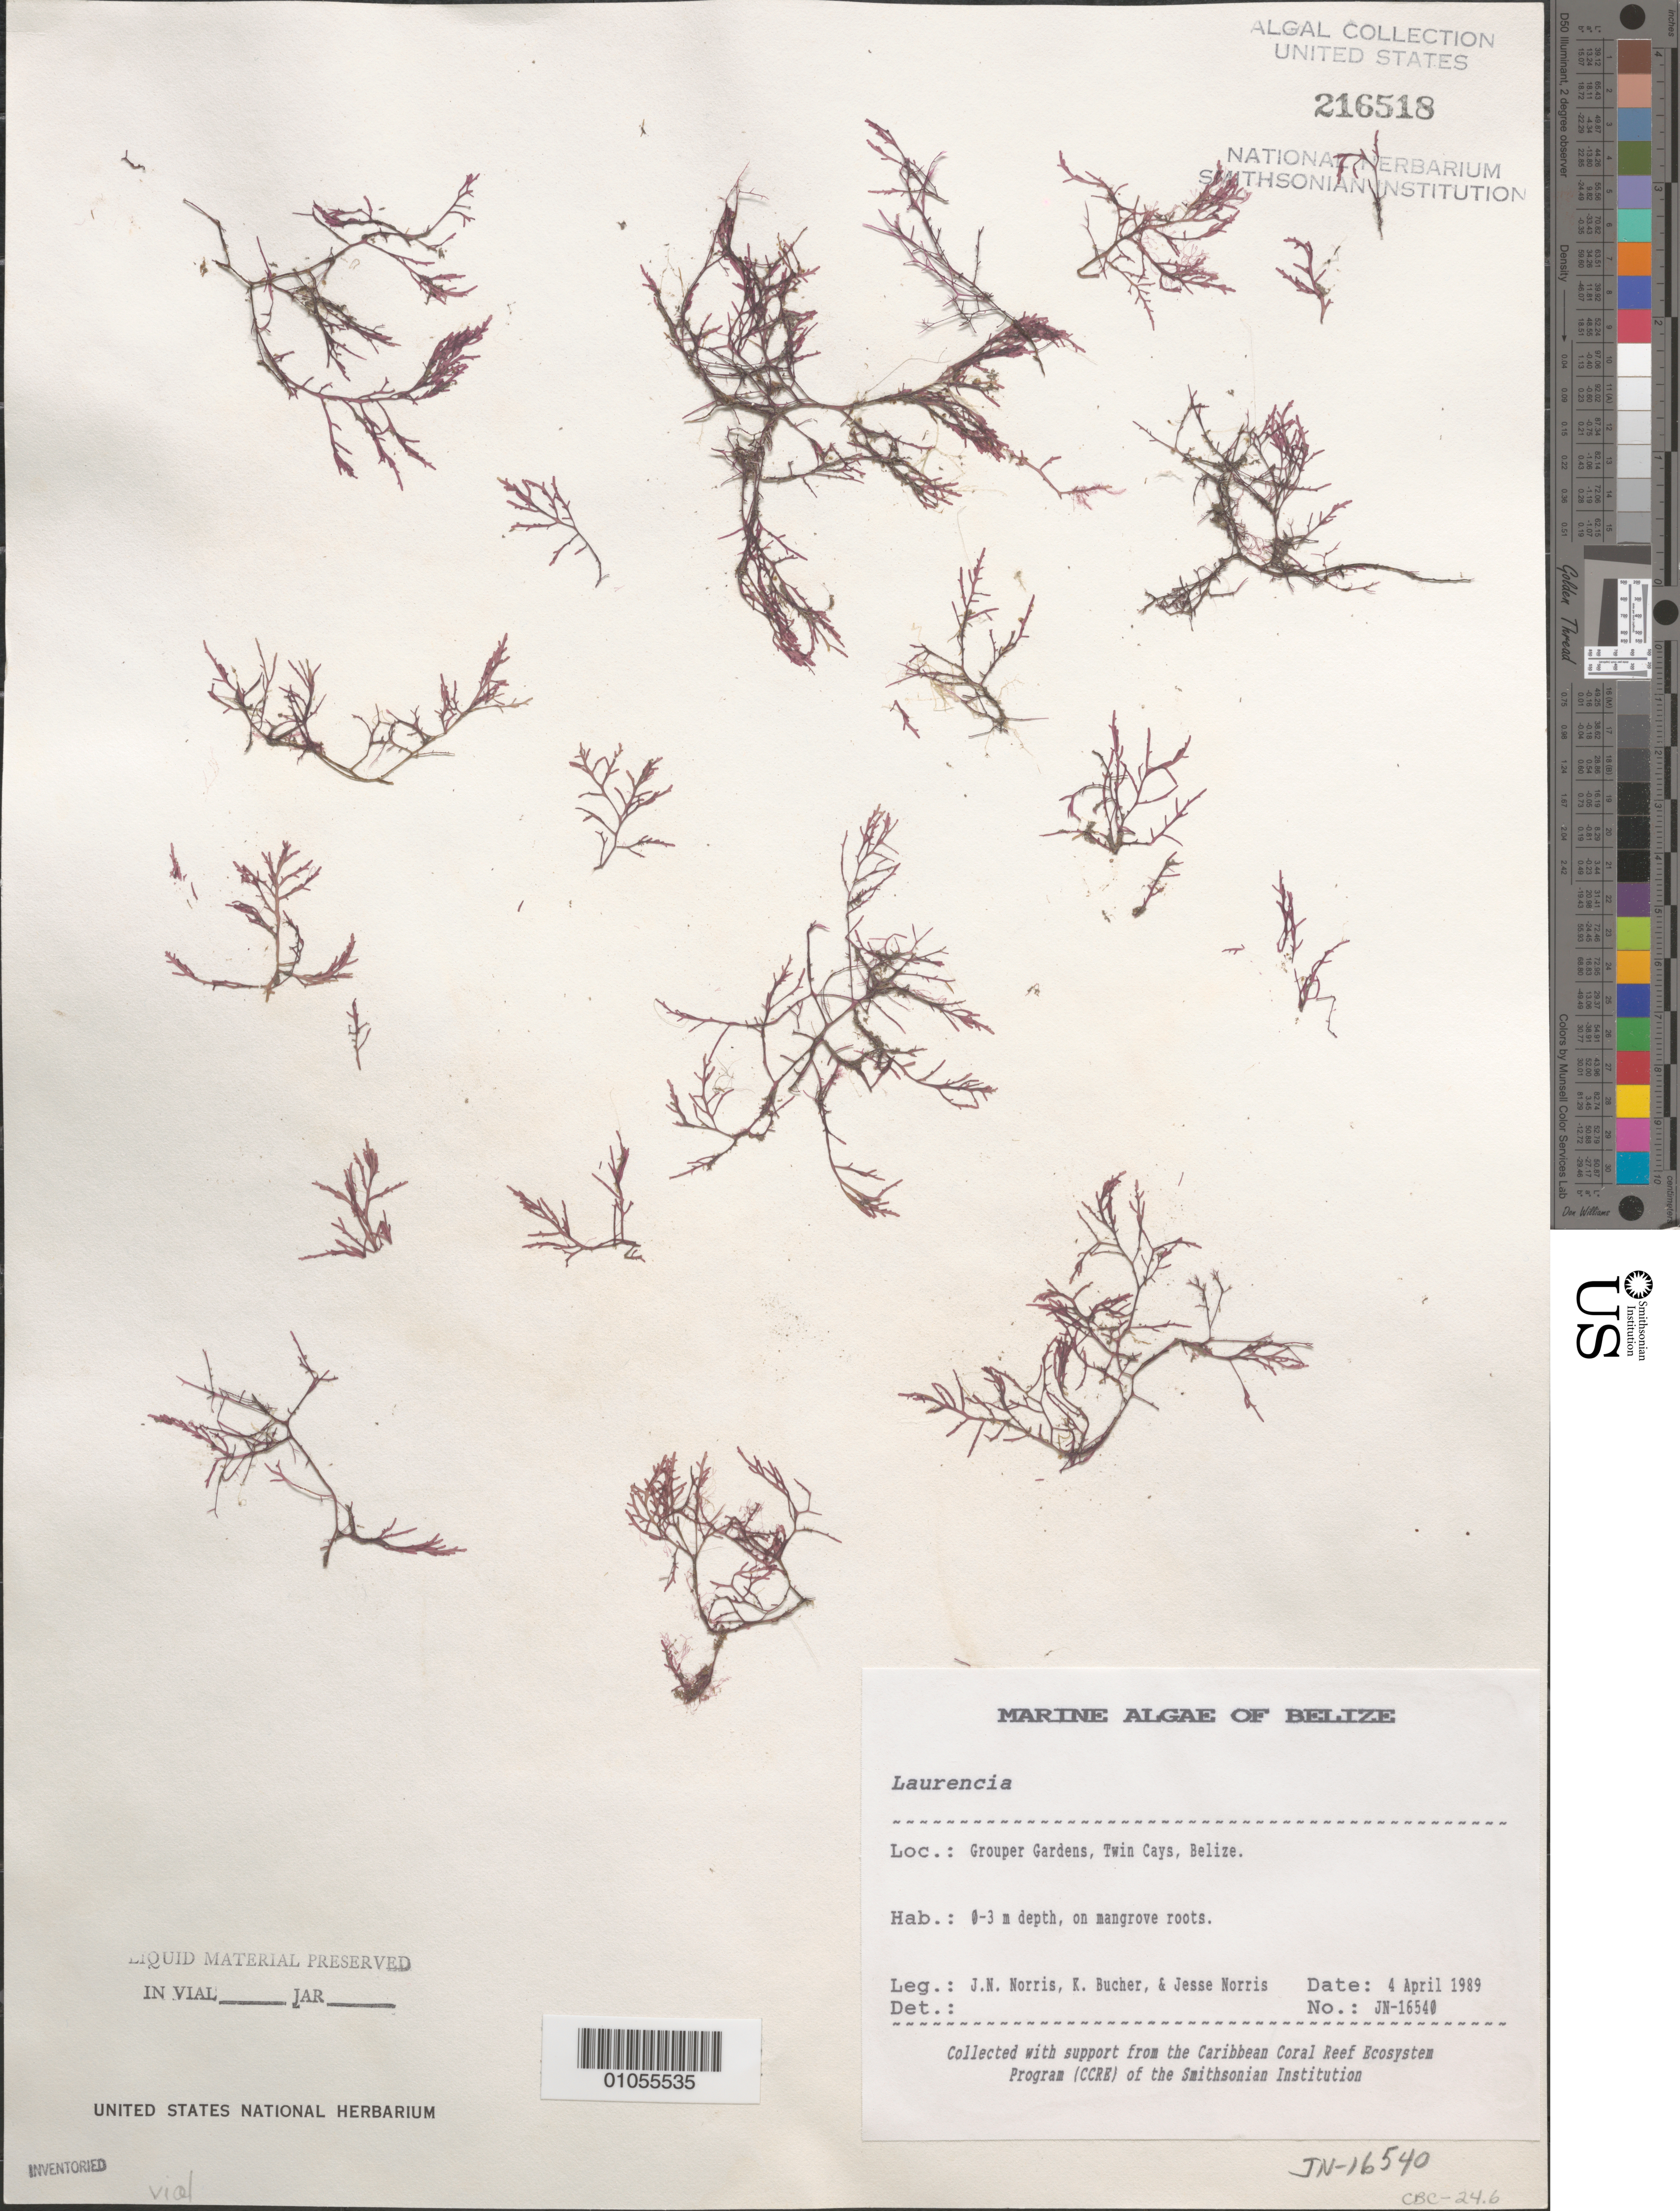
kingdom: Plantae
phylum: Rhodophyta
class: Florideophyceae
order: Ceramiales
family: Rhodomelaceae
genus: Laurencia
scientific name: Laurencia sp.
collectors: J. N. Norris, K. E. Bucher & J. A. Norris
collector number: JN-16540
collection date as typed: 04 Apr 1989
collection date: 1989-04-04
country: Belize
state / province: Stann Creek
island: Twin Cays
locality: Grouper Gardens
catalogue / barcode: US 216518